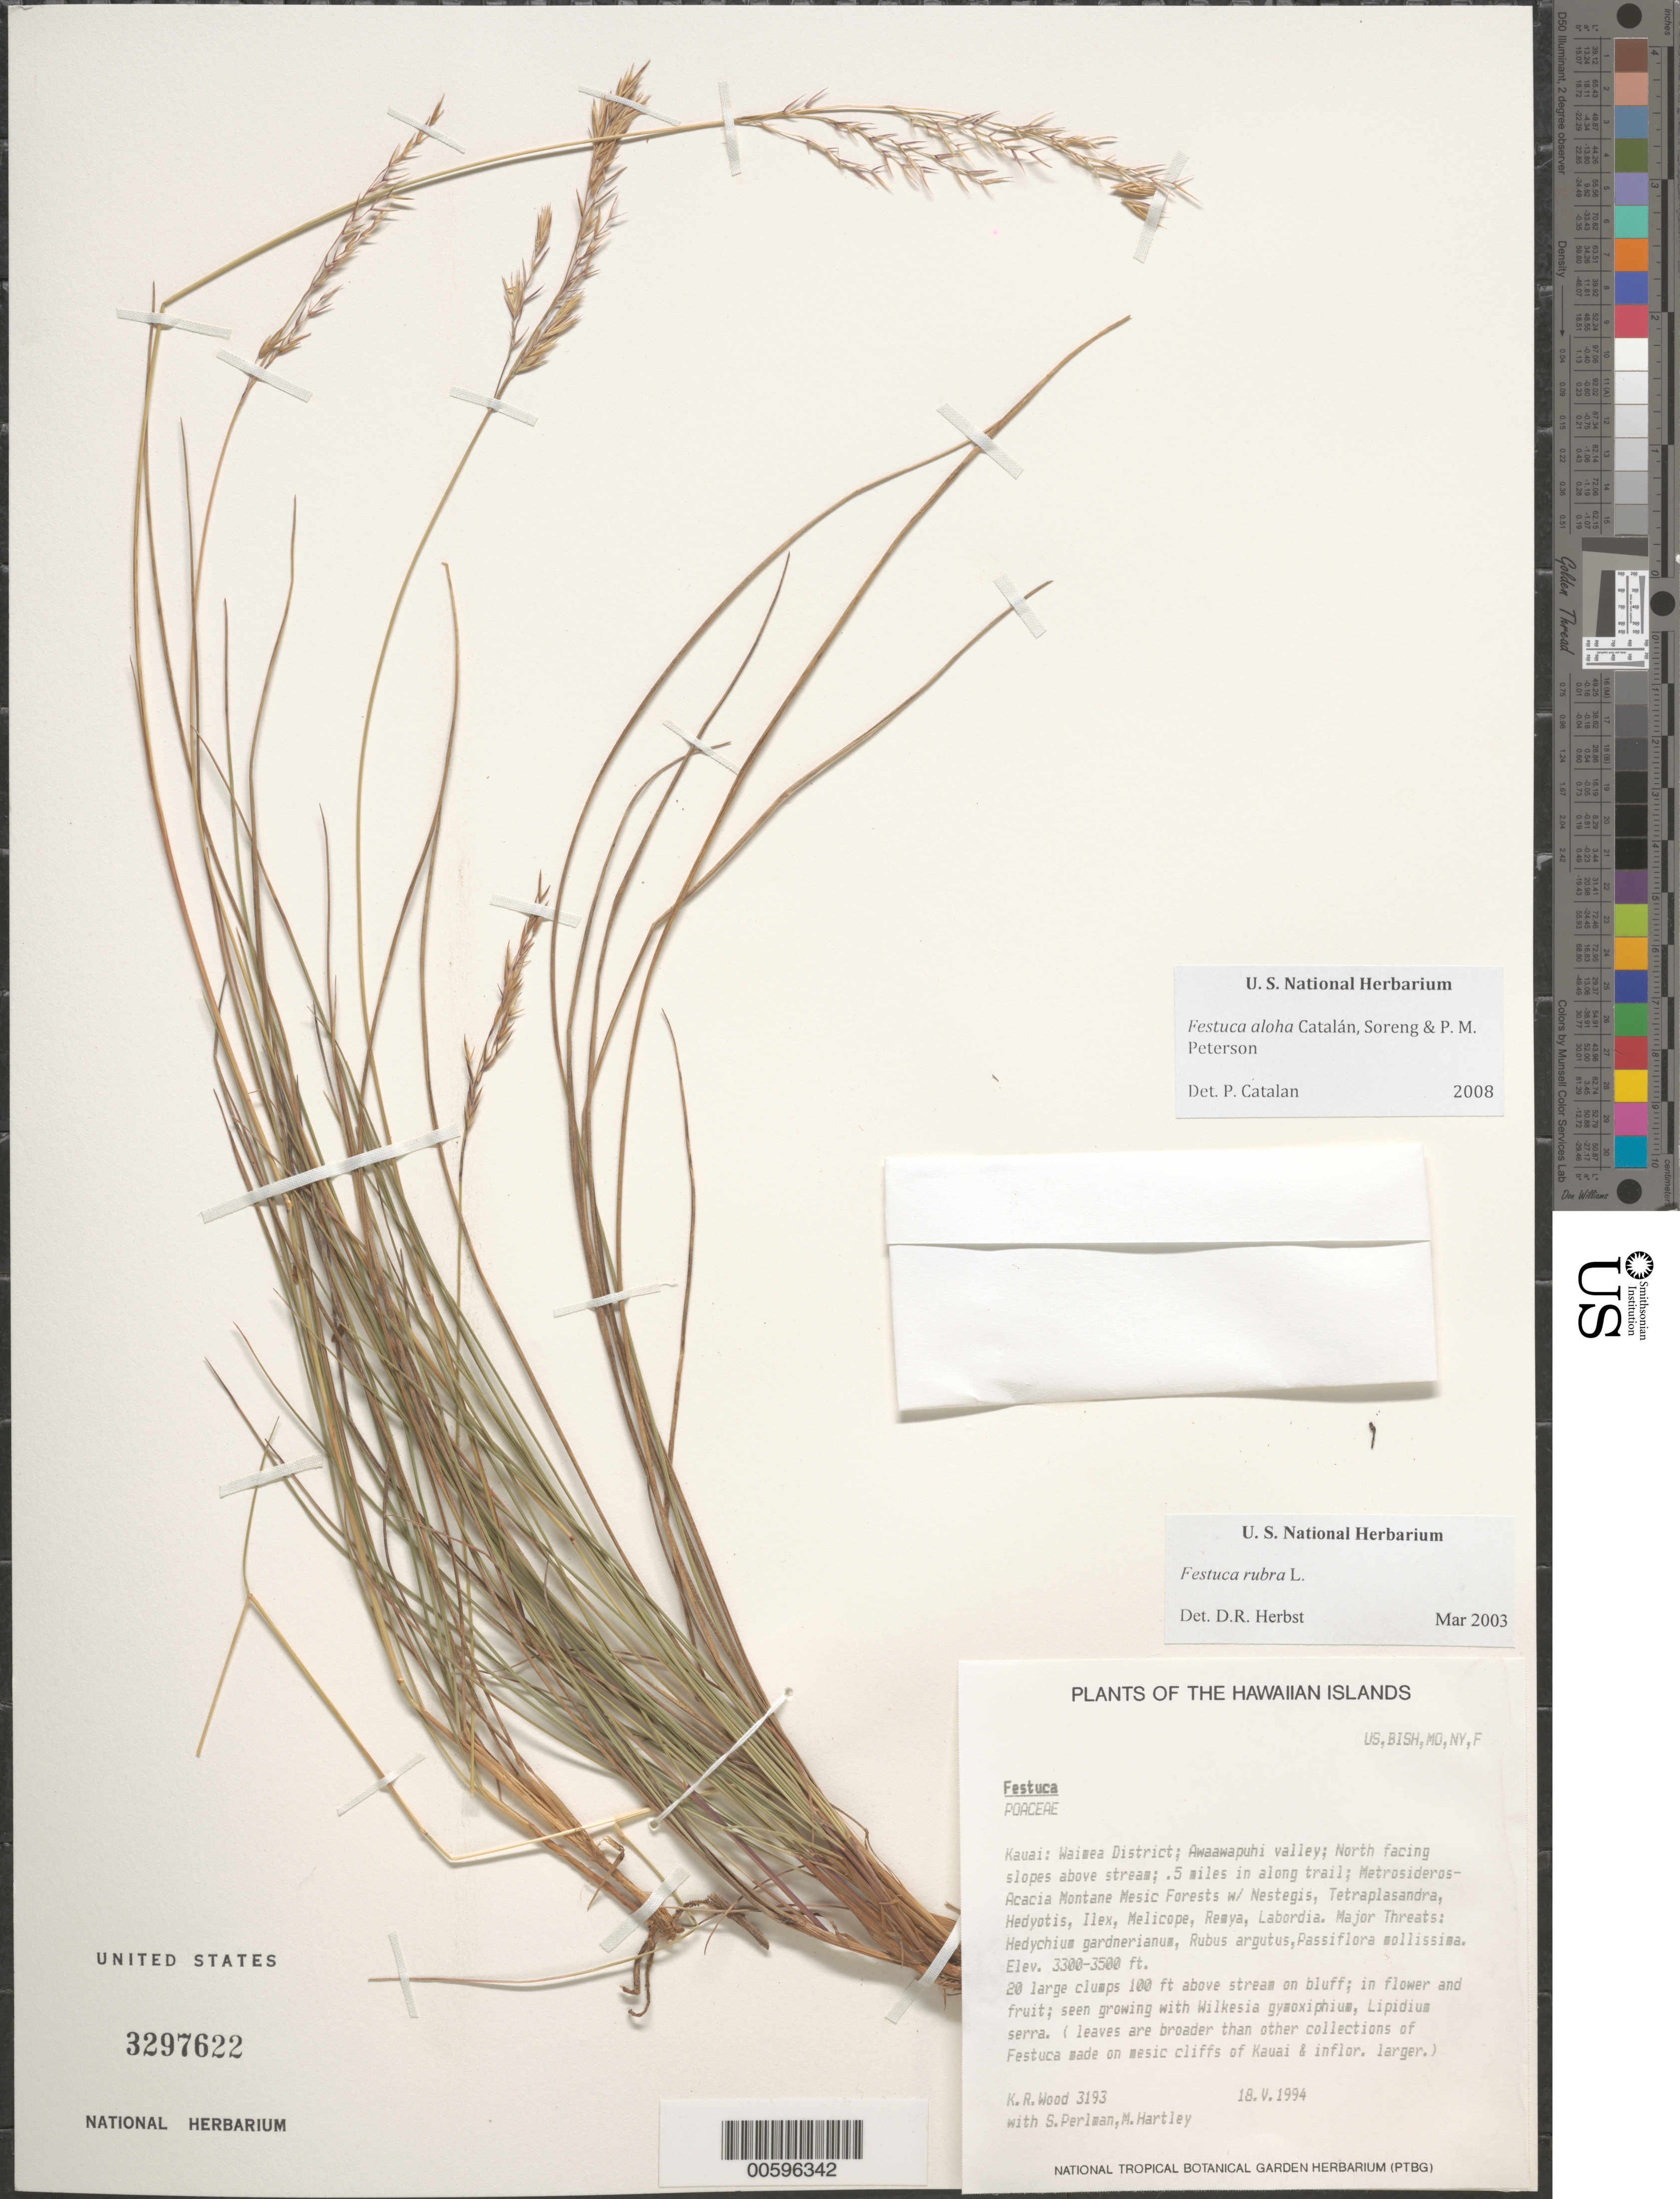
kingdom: Plantae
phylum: Tracheophyta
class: Liliopsida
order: Poales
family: Poaceae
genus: Festuca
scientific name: Festuca aloha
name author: Catalán et al.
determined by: Catalán, P, Universidad de Zaragoza (SPAIN)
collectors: K. R. Wood, S. P. Perlman & M. M. Hartley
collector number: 3193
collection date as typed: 18 May 1994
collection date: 1994-05-18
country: United States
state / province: Hawaii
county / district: Kauai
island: Kaua'i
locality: Waimea District, Awaawapuhi valley; N facing slopes above stream; .5 mi in along trail.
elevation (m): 1006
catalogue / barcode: US 3297622